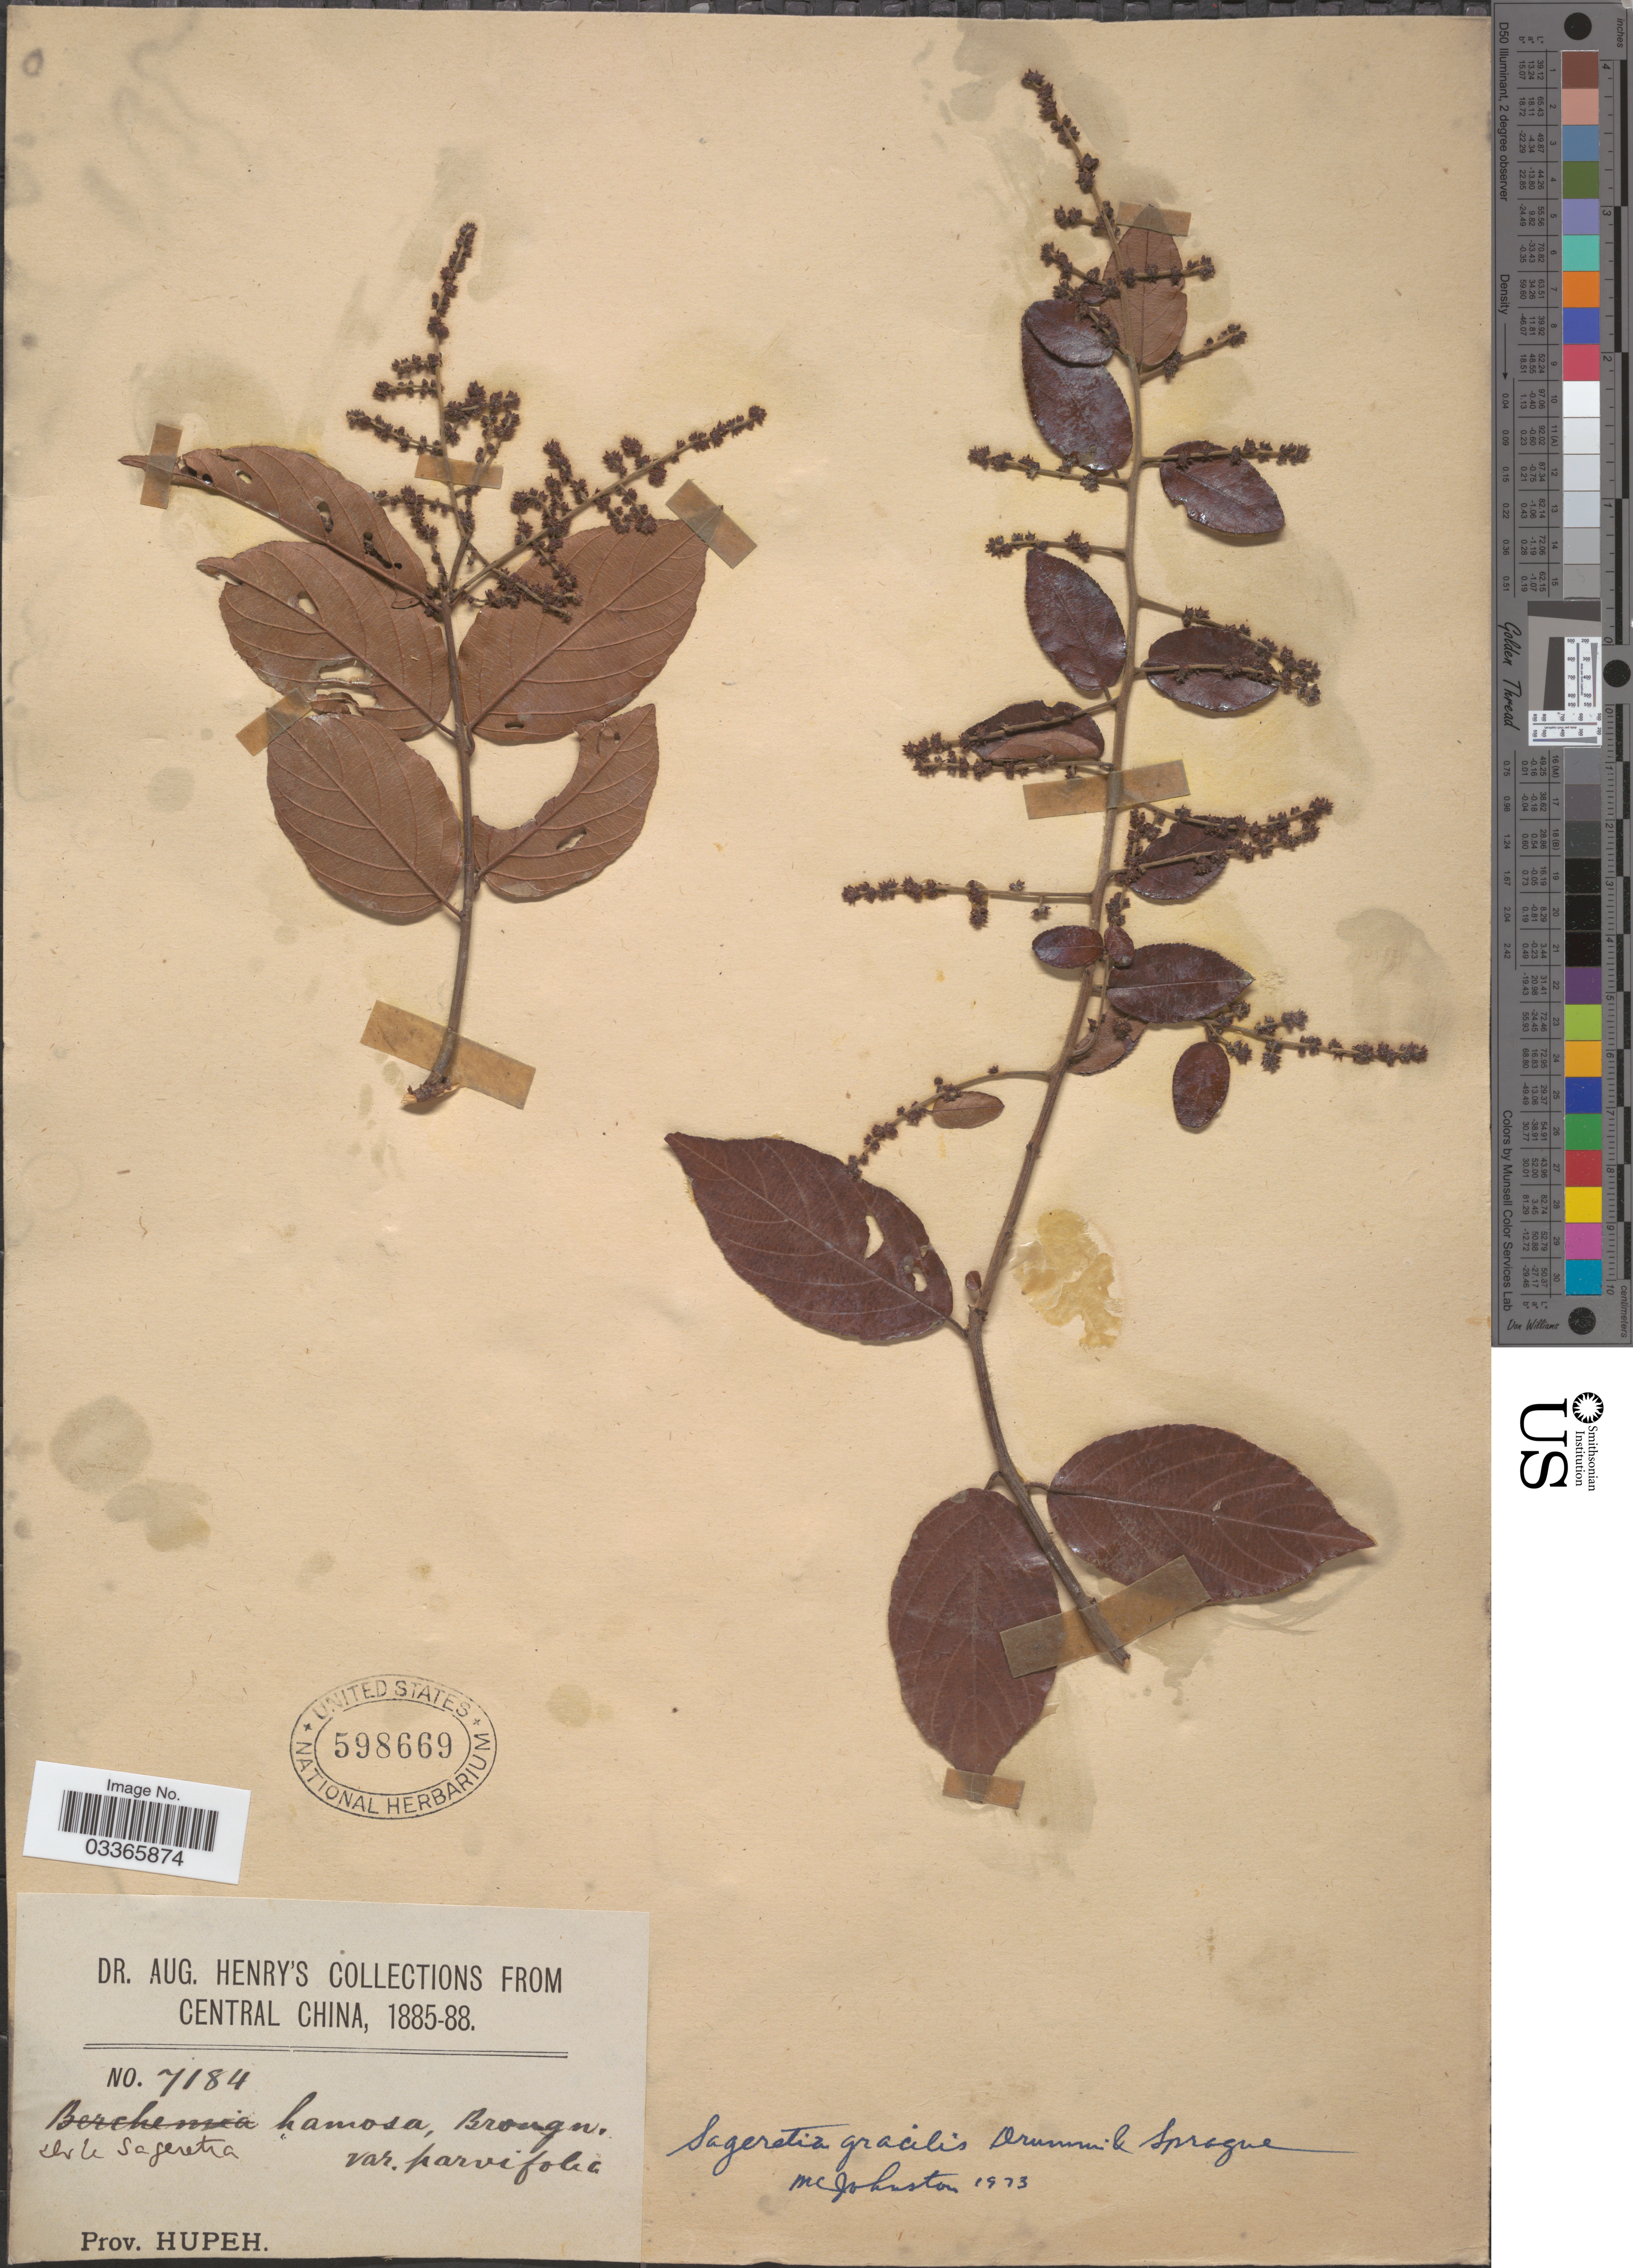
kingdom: Plantae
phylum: Tracheophyta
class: Magnoliopsida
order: Rosales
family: Rhamnaceae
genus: Sageretia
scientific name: Sageretia gracilis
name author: J.R. Drumm & Sprague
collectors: A. Henry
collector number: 7184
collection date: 1885/1888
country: China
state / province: Hubei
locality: Central China. Prov. Hupeh.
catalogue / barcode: US 598669